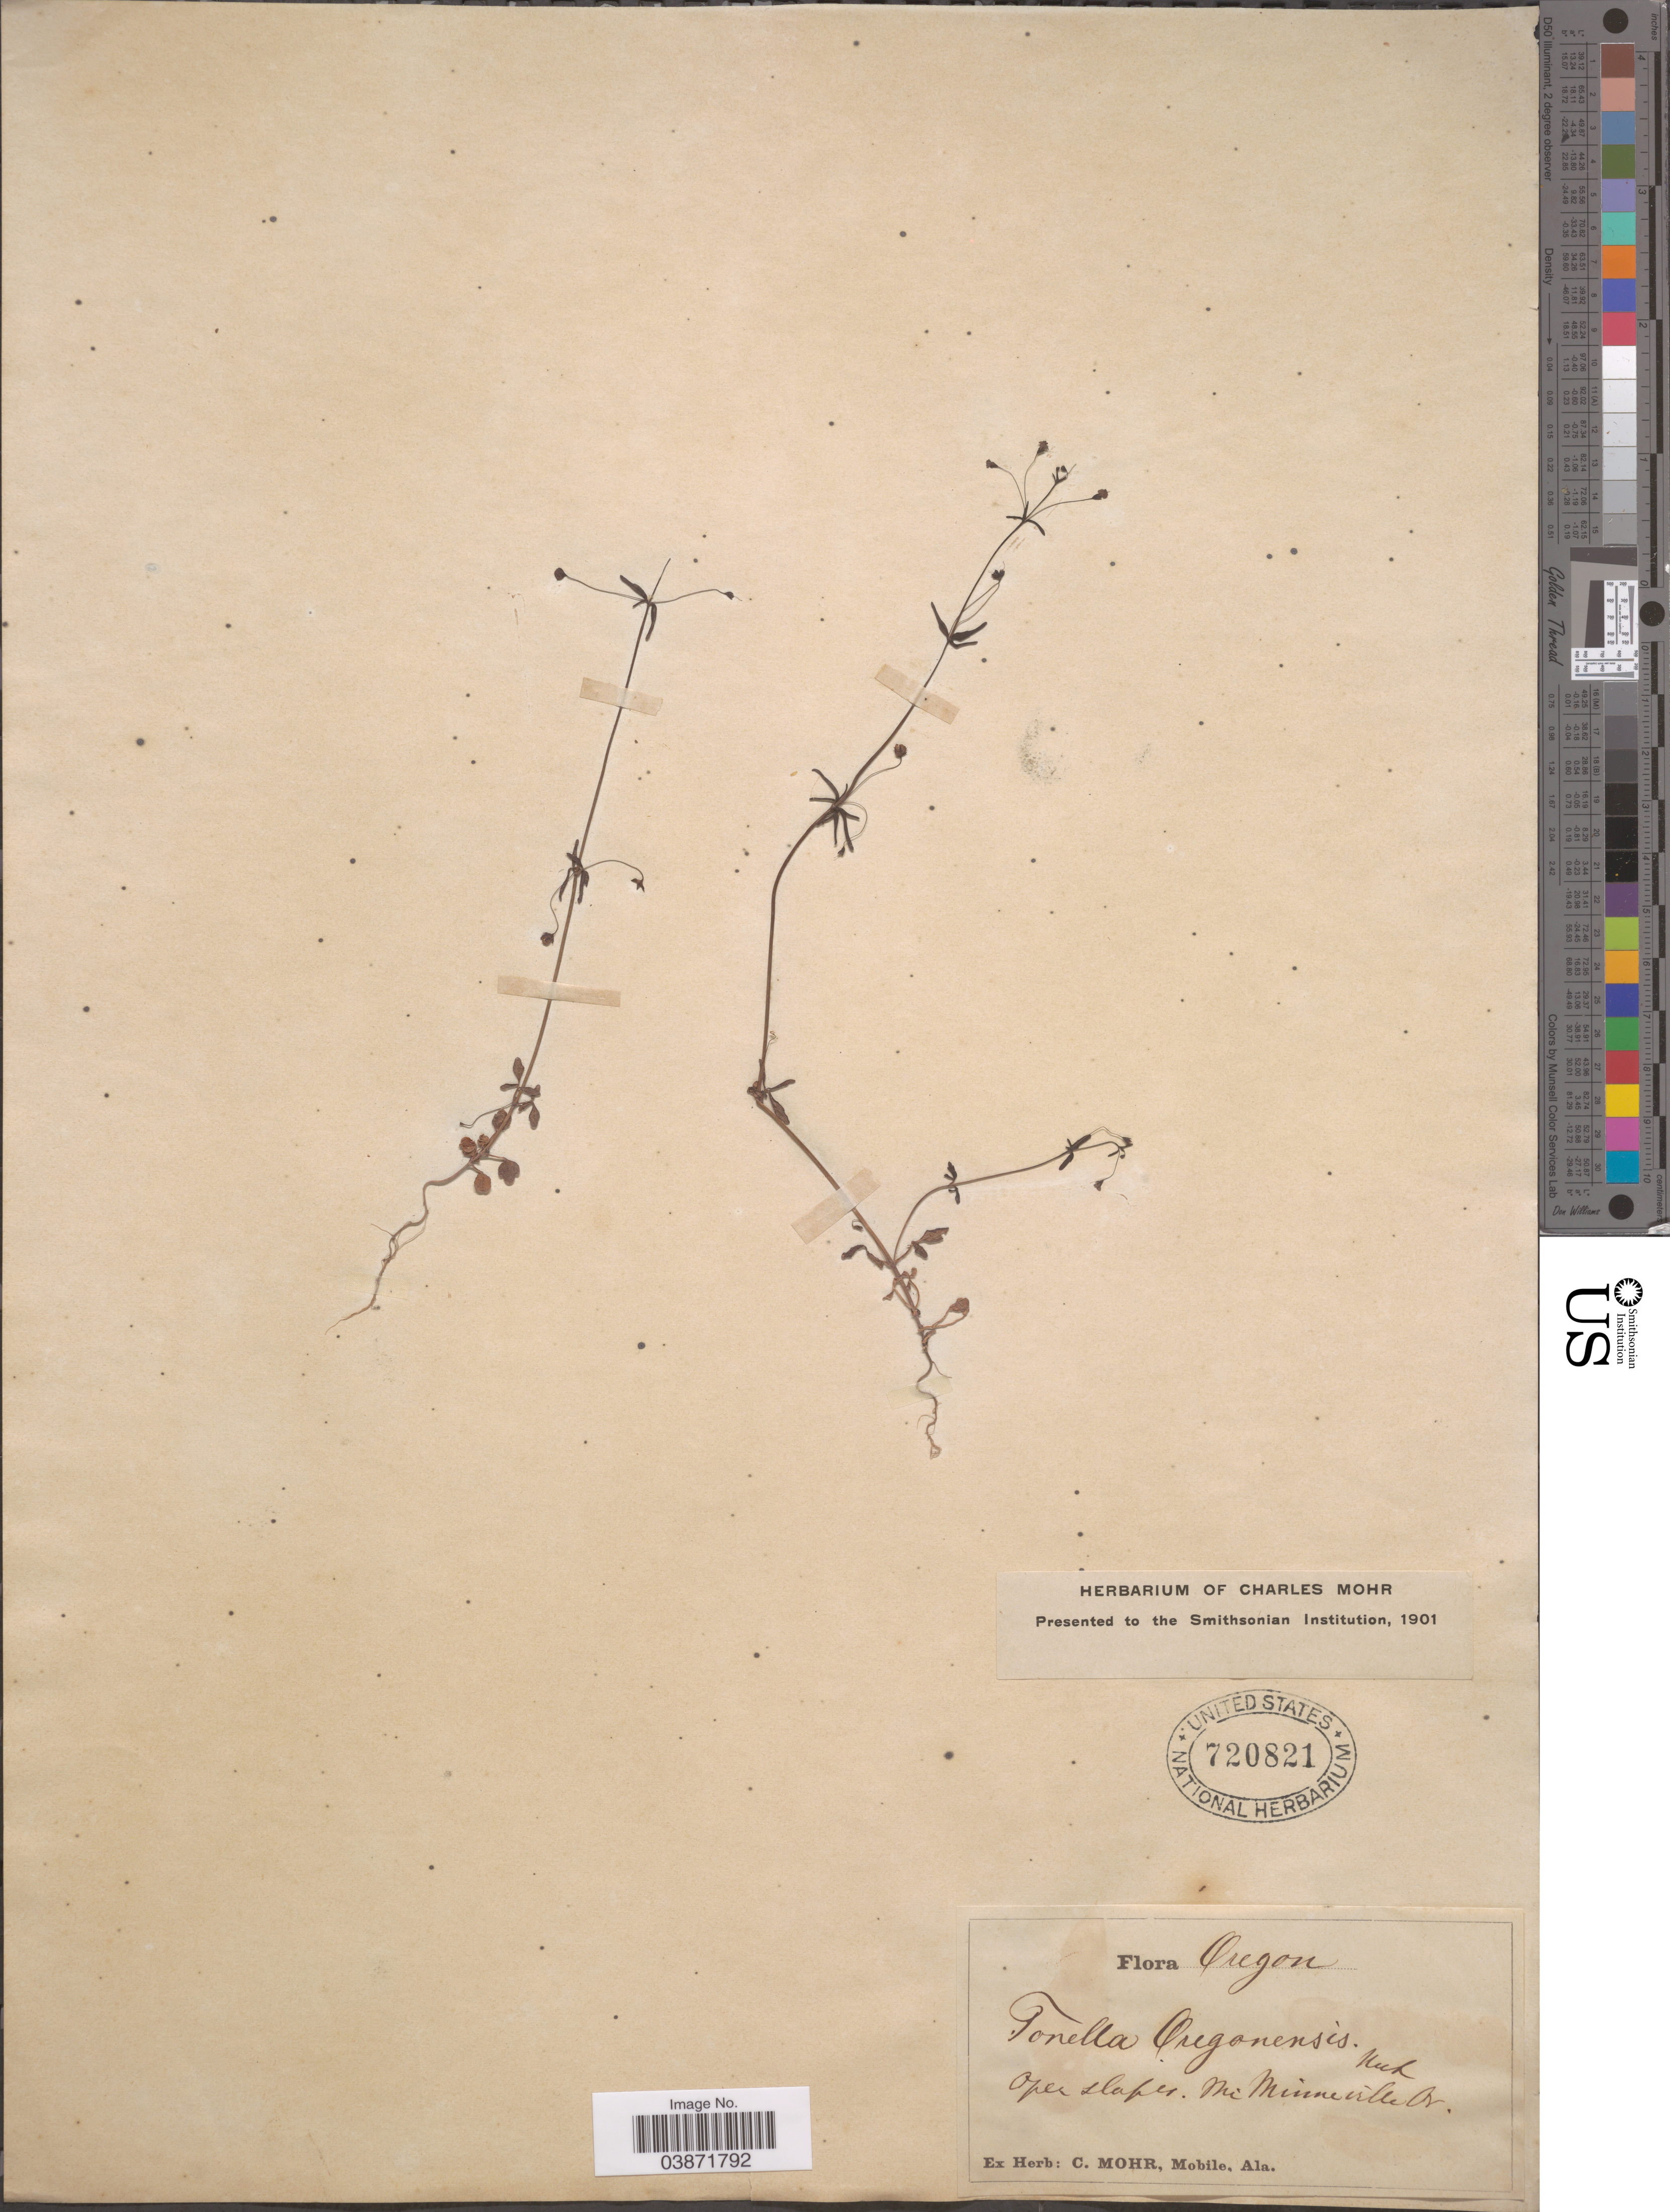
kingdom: Plantae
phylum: Tracheophyta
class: Magnoliopsida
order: Lamiales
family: Plantaginaceae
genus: Tonella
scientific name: Tonella tenella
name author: (Benth.) A. Heller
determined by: Strong, Mark T., (BOT), Smithsonian Institution - National Museum of Natural History (UNITED STATES)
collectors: ex herb. C. Mohr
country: United States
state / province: Oregon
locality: McMinneville.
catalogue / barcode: US 720821